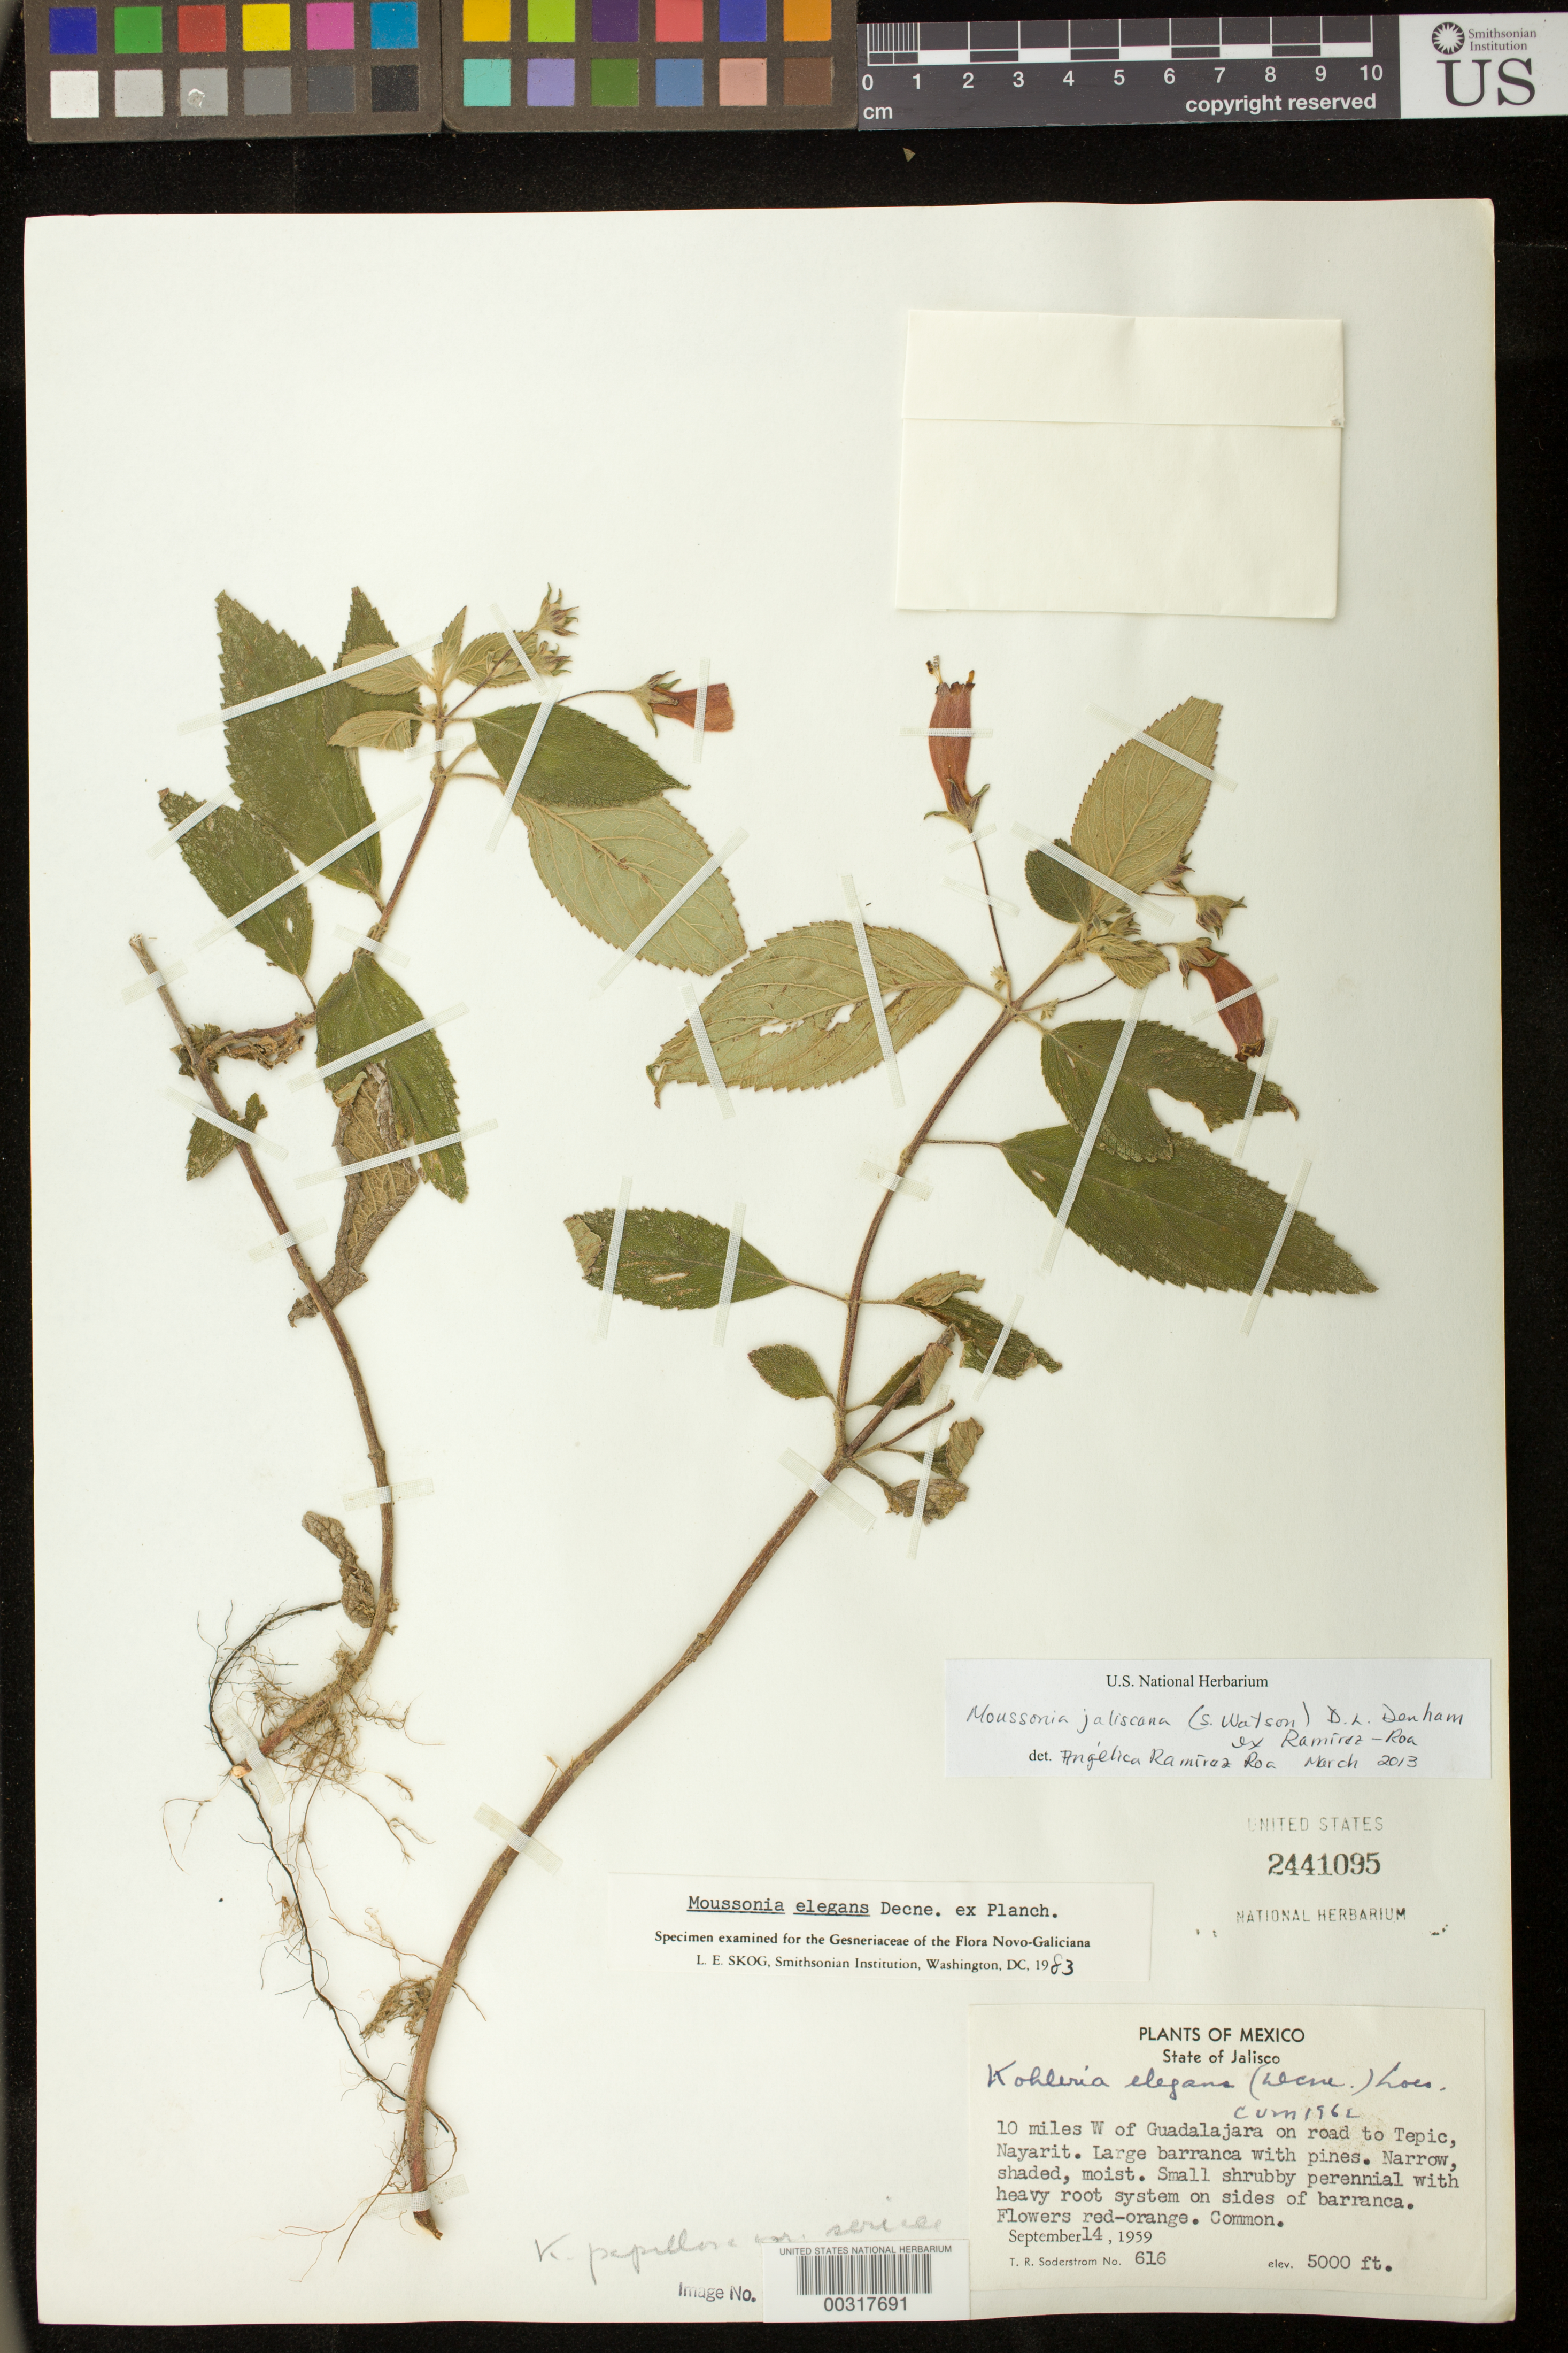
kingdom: Plantae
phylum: Tracheophyta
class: Magnoliopsida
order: Lamiales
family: Gesneriaceae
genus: Moussonia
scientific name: Moussonia jaliscana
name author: (S. Watson) D.L. Denham ex Ram.-Roa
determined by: Ramírez-Roa, A.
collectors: T. R. Soderstrom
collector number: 616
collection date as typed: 14 Sep 1959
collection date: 1959-09-14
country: Mexico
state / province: Jalisco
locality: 10 mi W of Guadalajara on road to Tepic, Nayarit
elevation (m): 1524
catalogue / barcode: US 2441095